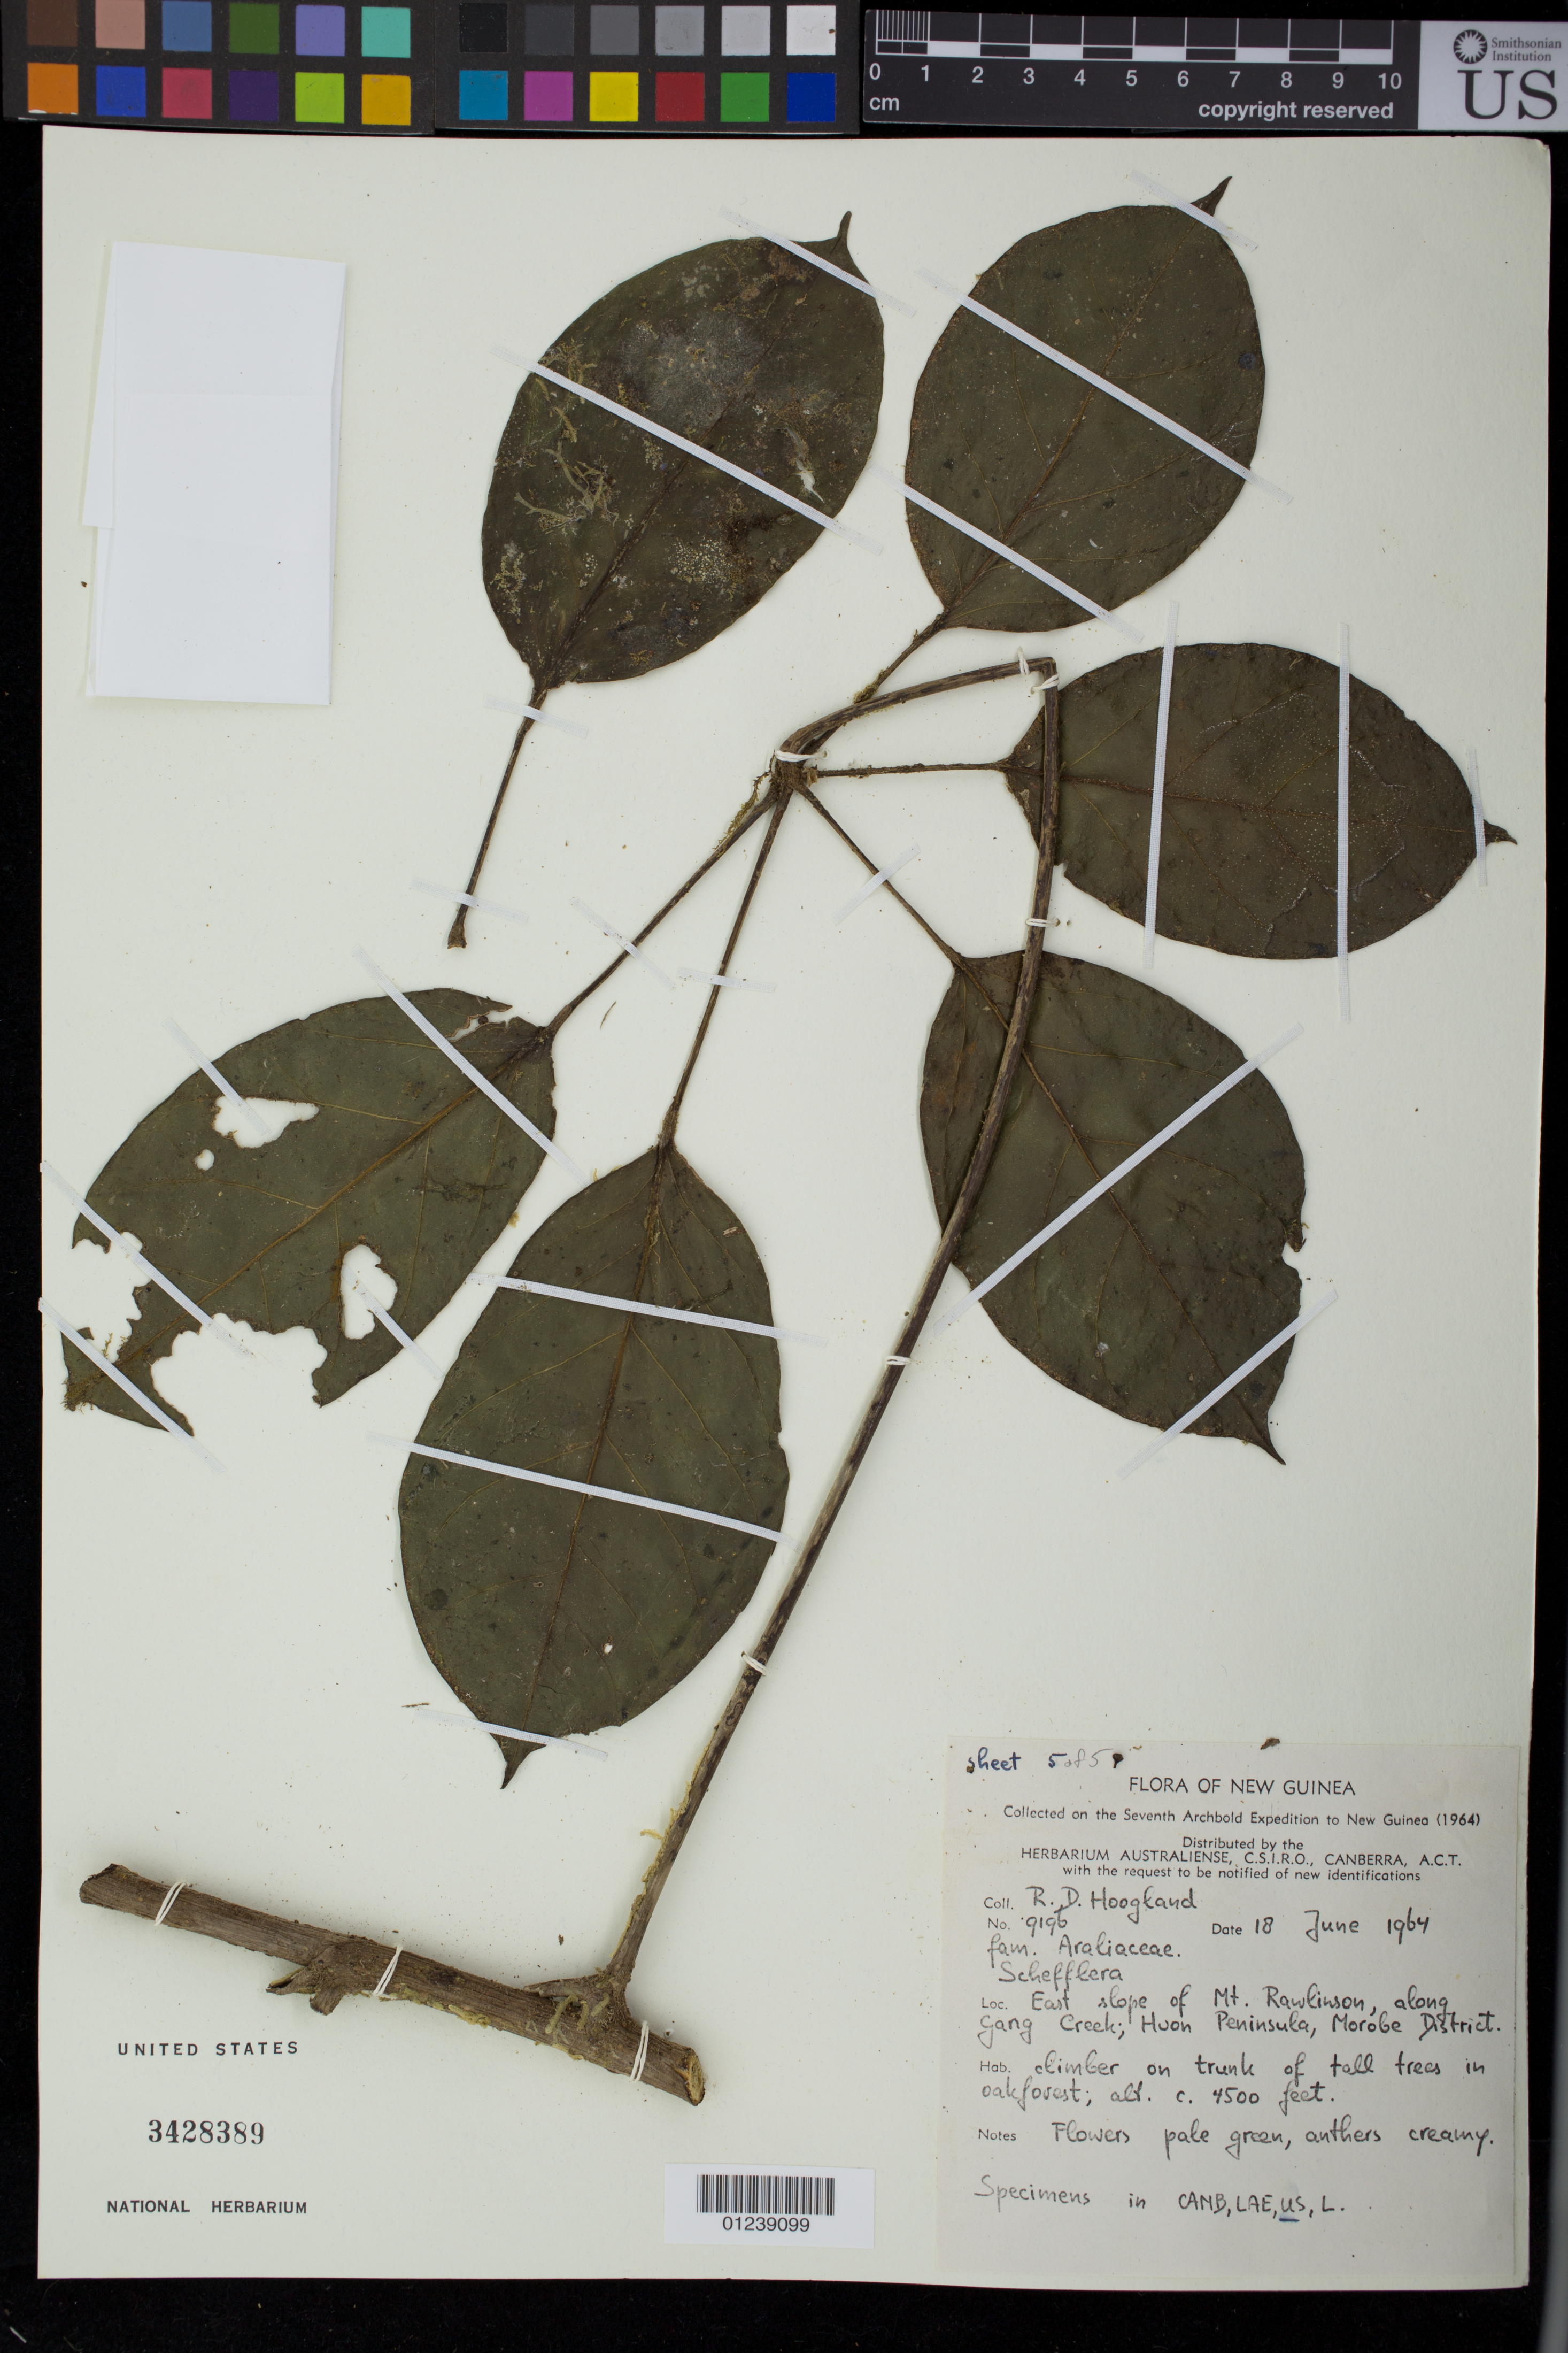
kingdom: Plantae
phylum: Tracheophyta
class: Magnoliopsida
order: Apiales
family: Araliaceae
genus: Heptapleurum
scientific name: Heptapleurum forbesii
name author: (Ridl.) Lowery & G. M. Plunkett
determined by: Wagner, W. L., (BOT), Smithsonian Institution - National Museum of Natural History (UNITED STATES)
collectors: R. D. Hoogland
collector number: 9196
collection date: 1964-06-18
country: Papua New Guinea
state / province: Morobe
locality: East slope of Mt. Rawlinson, along Gang Creek; Huon Peninsula.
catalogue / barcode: US 3428389